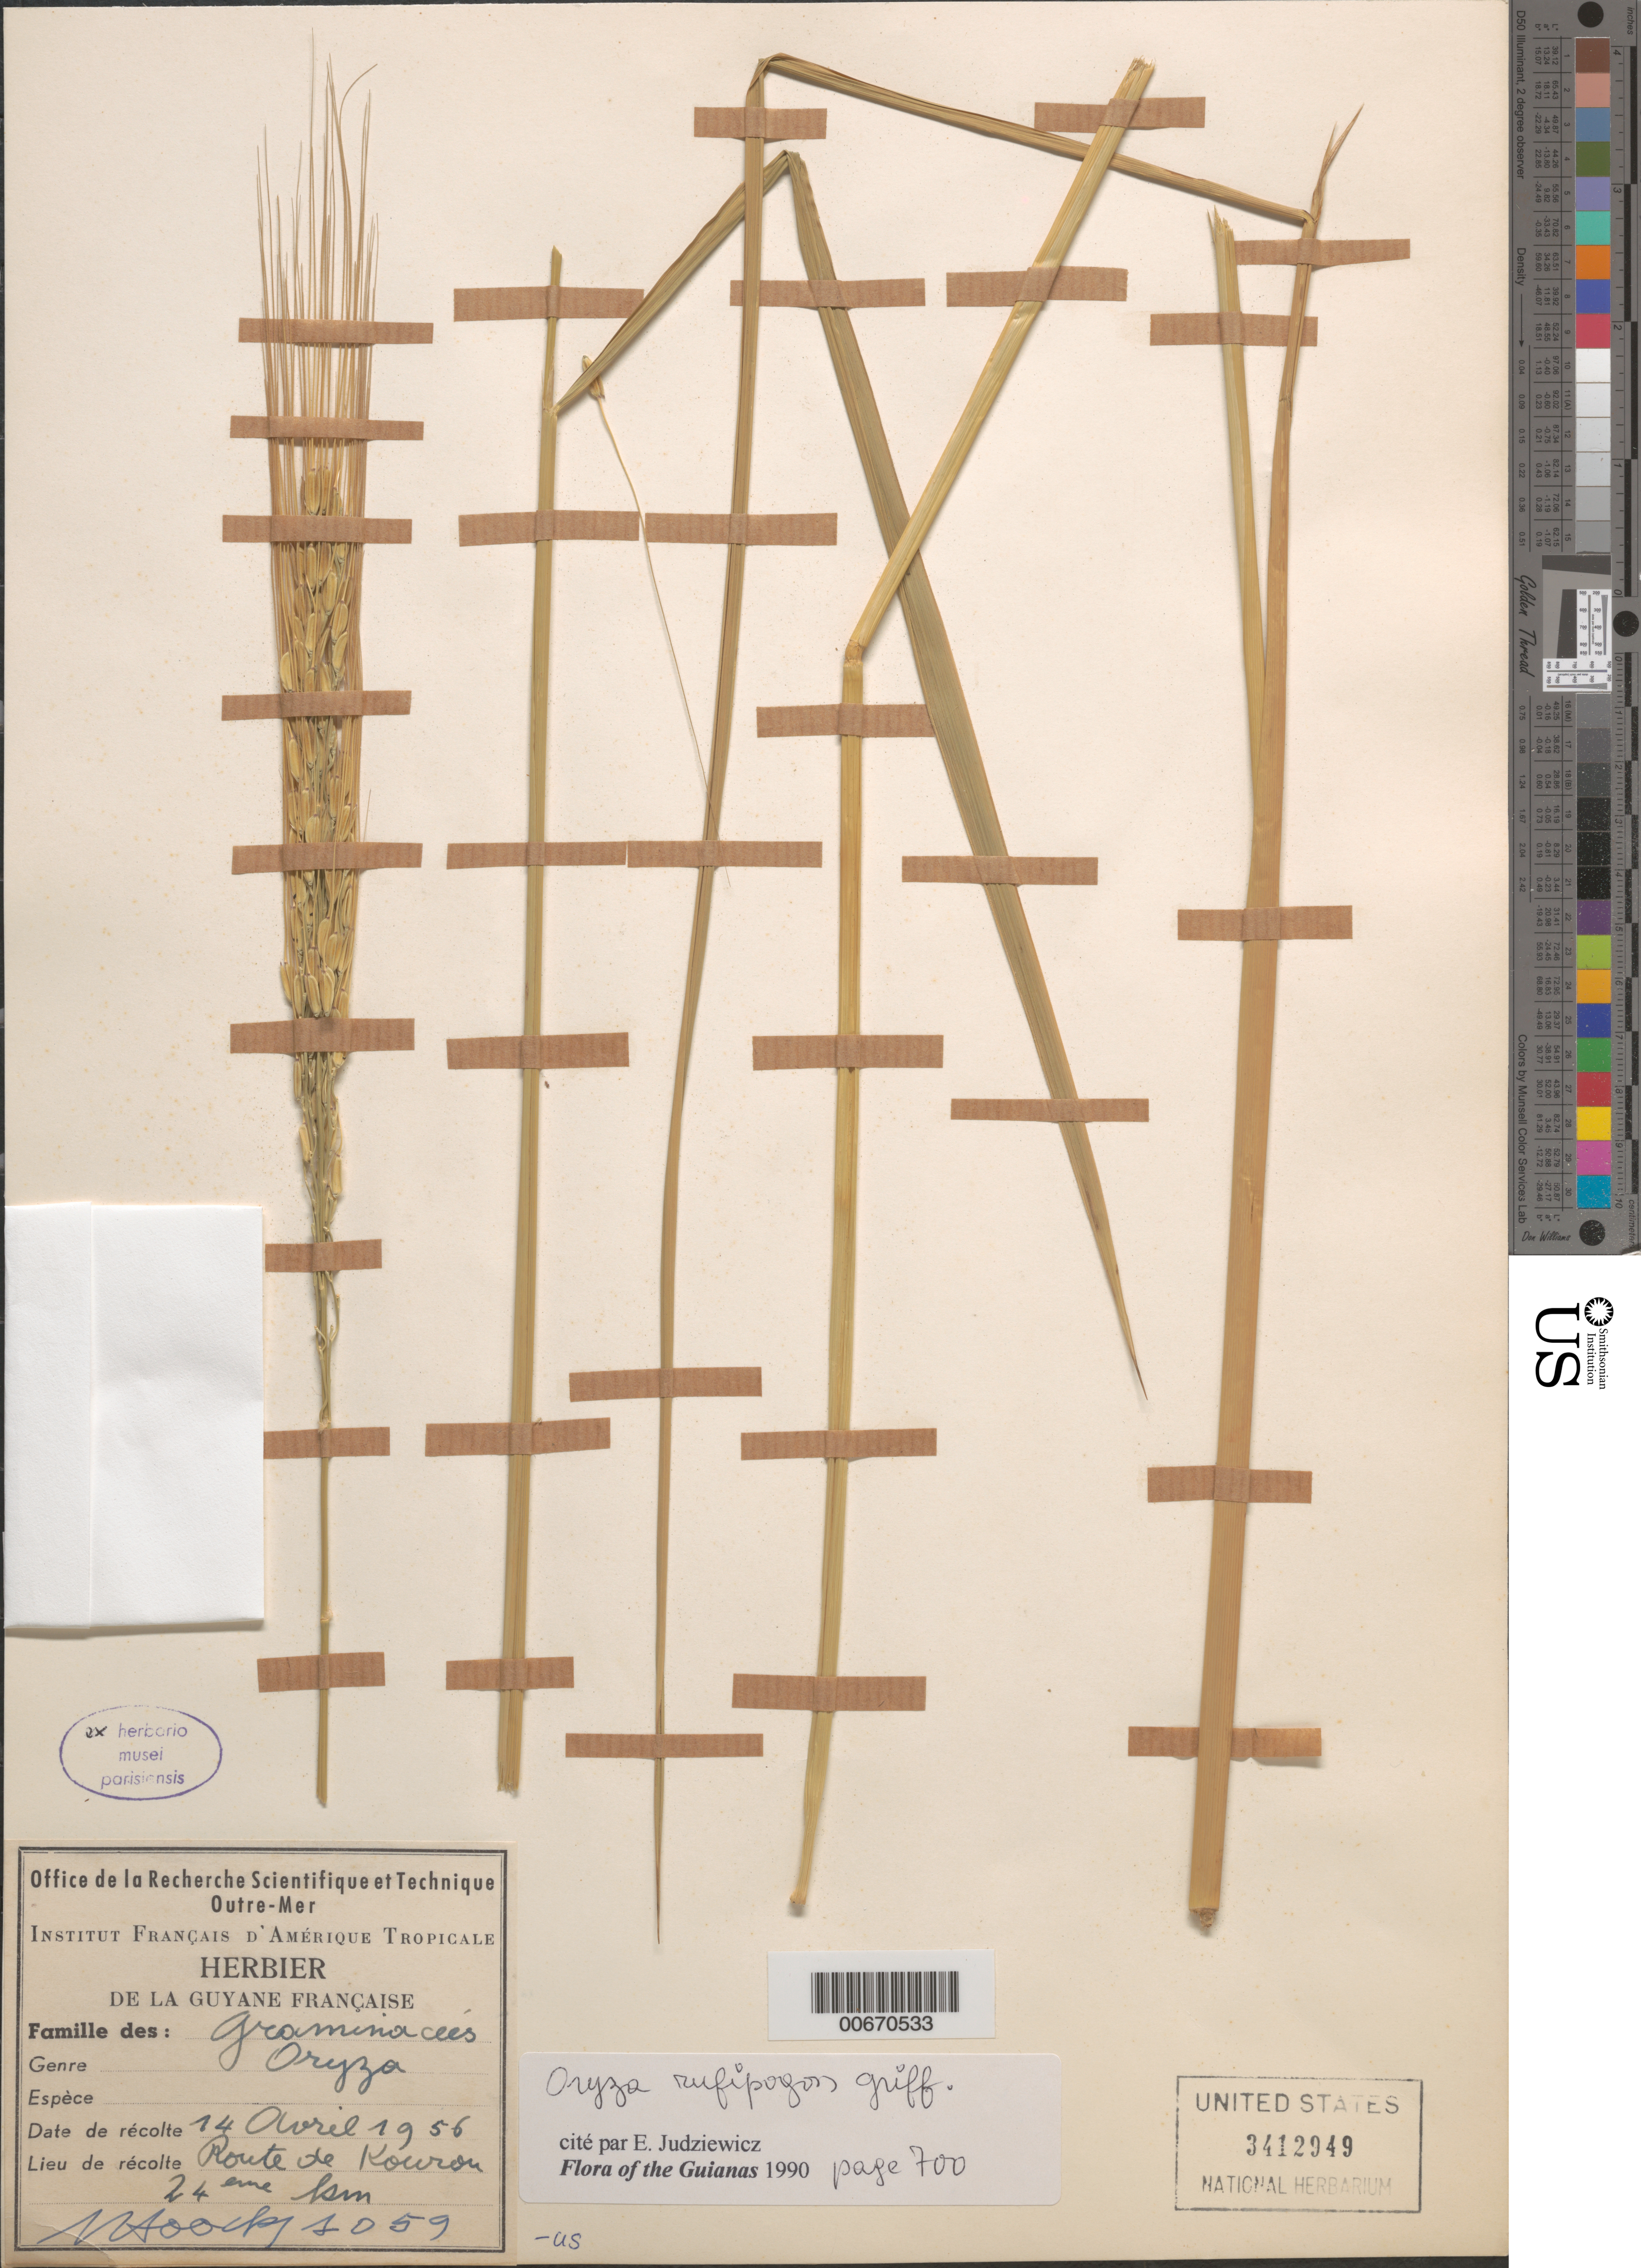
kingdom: Plantae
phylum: Tracheophyta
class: Liliopsida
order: Poales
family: Poaceae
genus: Oryza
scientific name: Oryza rufipogon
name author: Griffith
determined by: Judziewicz, E. J.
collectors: J. Hoock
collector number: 1059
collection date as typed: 14-Apr-56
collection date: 1956-04-14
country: French Guiana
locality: Route de Kourou, environs du km 24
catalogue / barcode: US 3412949